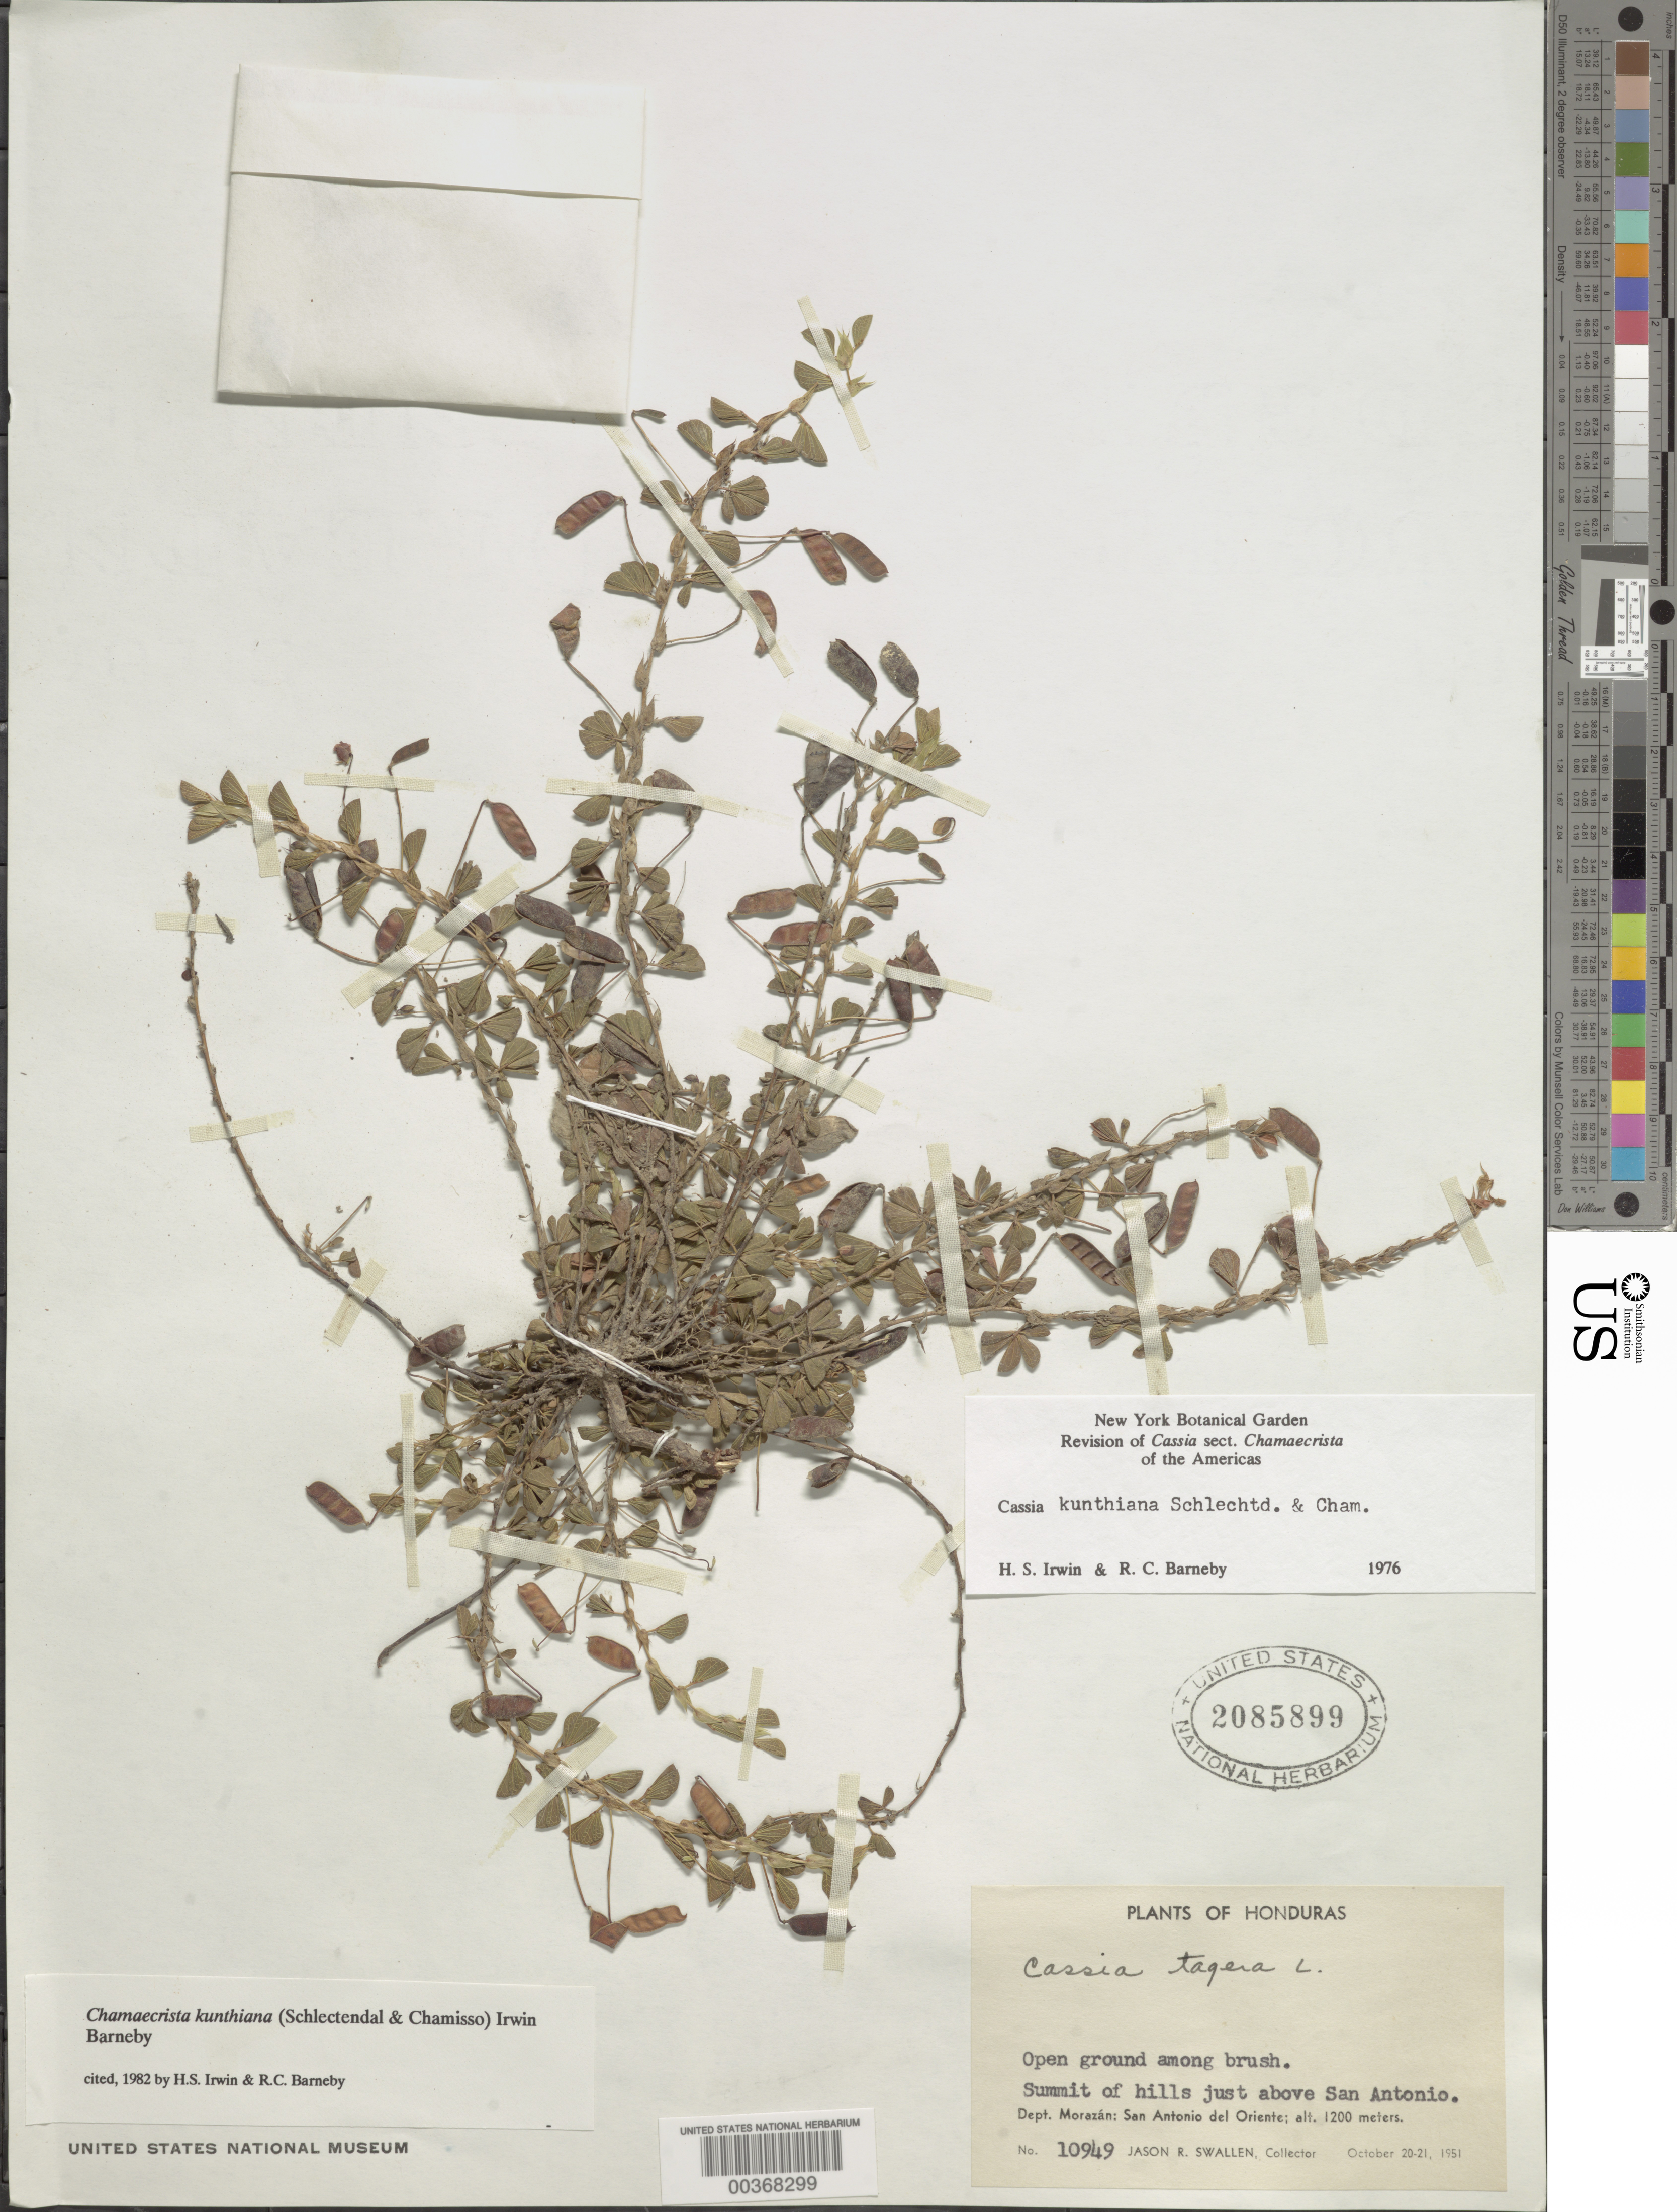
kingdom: Plantae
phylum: Tracheophyta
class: Magnoliopsida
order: Fabales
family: Fabaceae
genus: Chamaecrista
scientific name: Chamaecrista kunthiana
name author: (Schltdl. & Cham.) H.S. Irwin & Barneby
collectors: J. R. Swallen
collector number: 10949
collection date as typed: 20 Oct 1951 to 21 Oct 1951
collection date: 1951-10-20/1951-10-21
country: Honduras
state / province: Fco. Morazán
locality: San Antonio de Oriente; summit of hills just above San Antonio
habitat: Open ground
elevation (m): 1200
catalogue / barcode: US 2085899